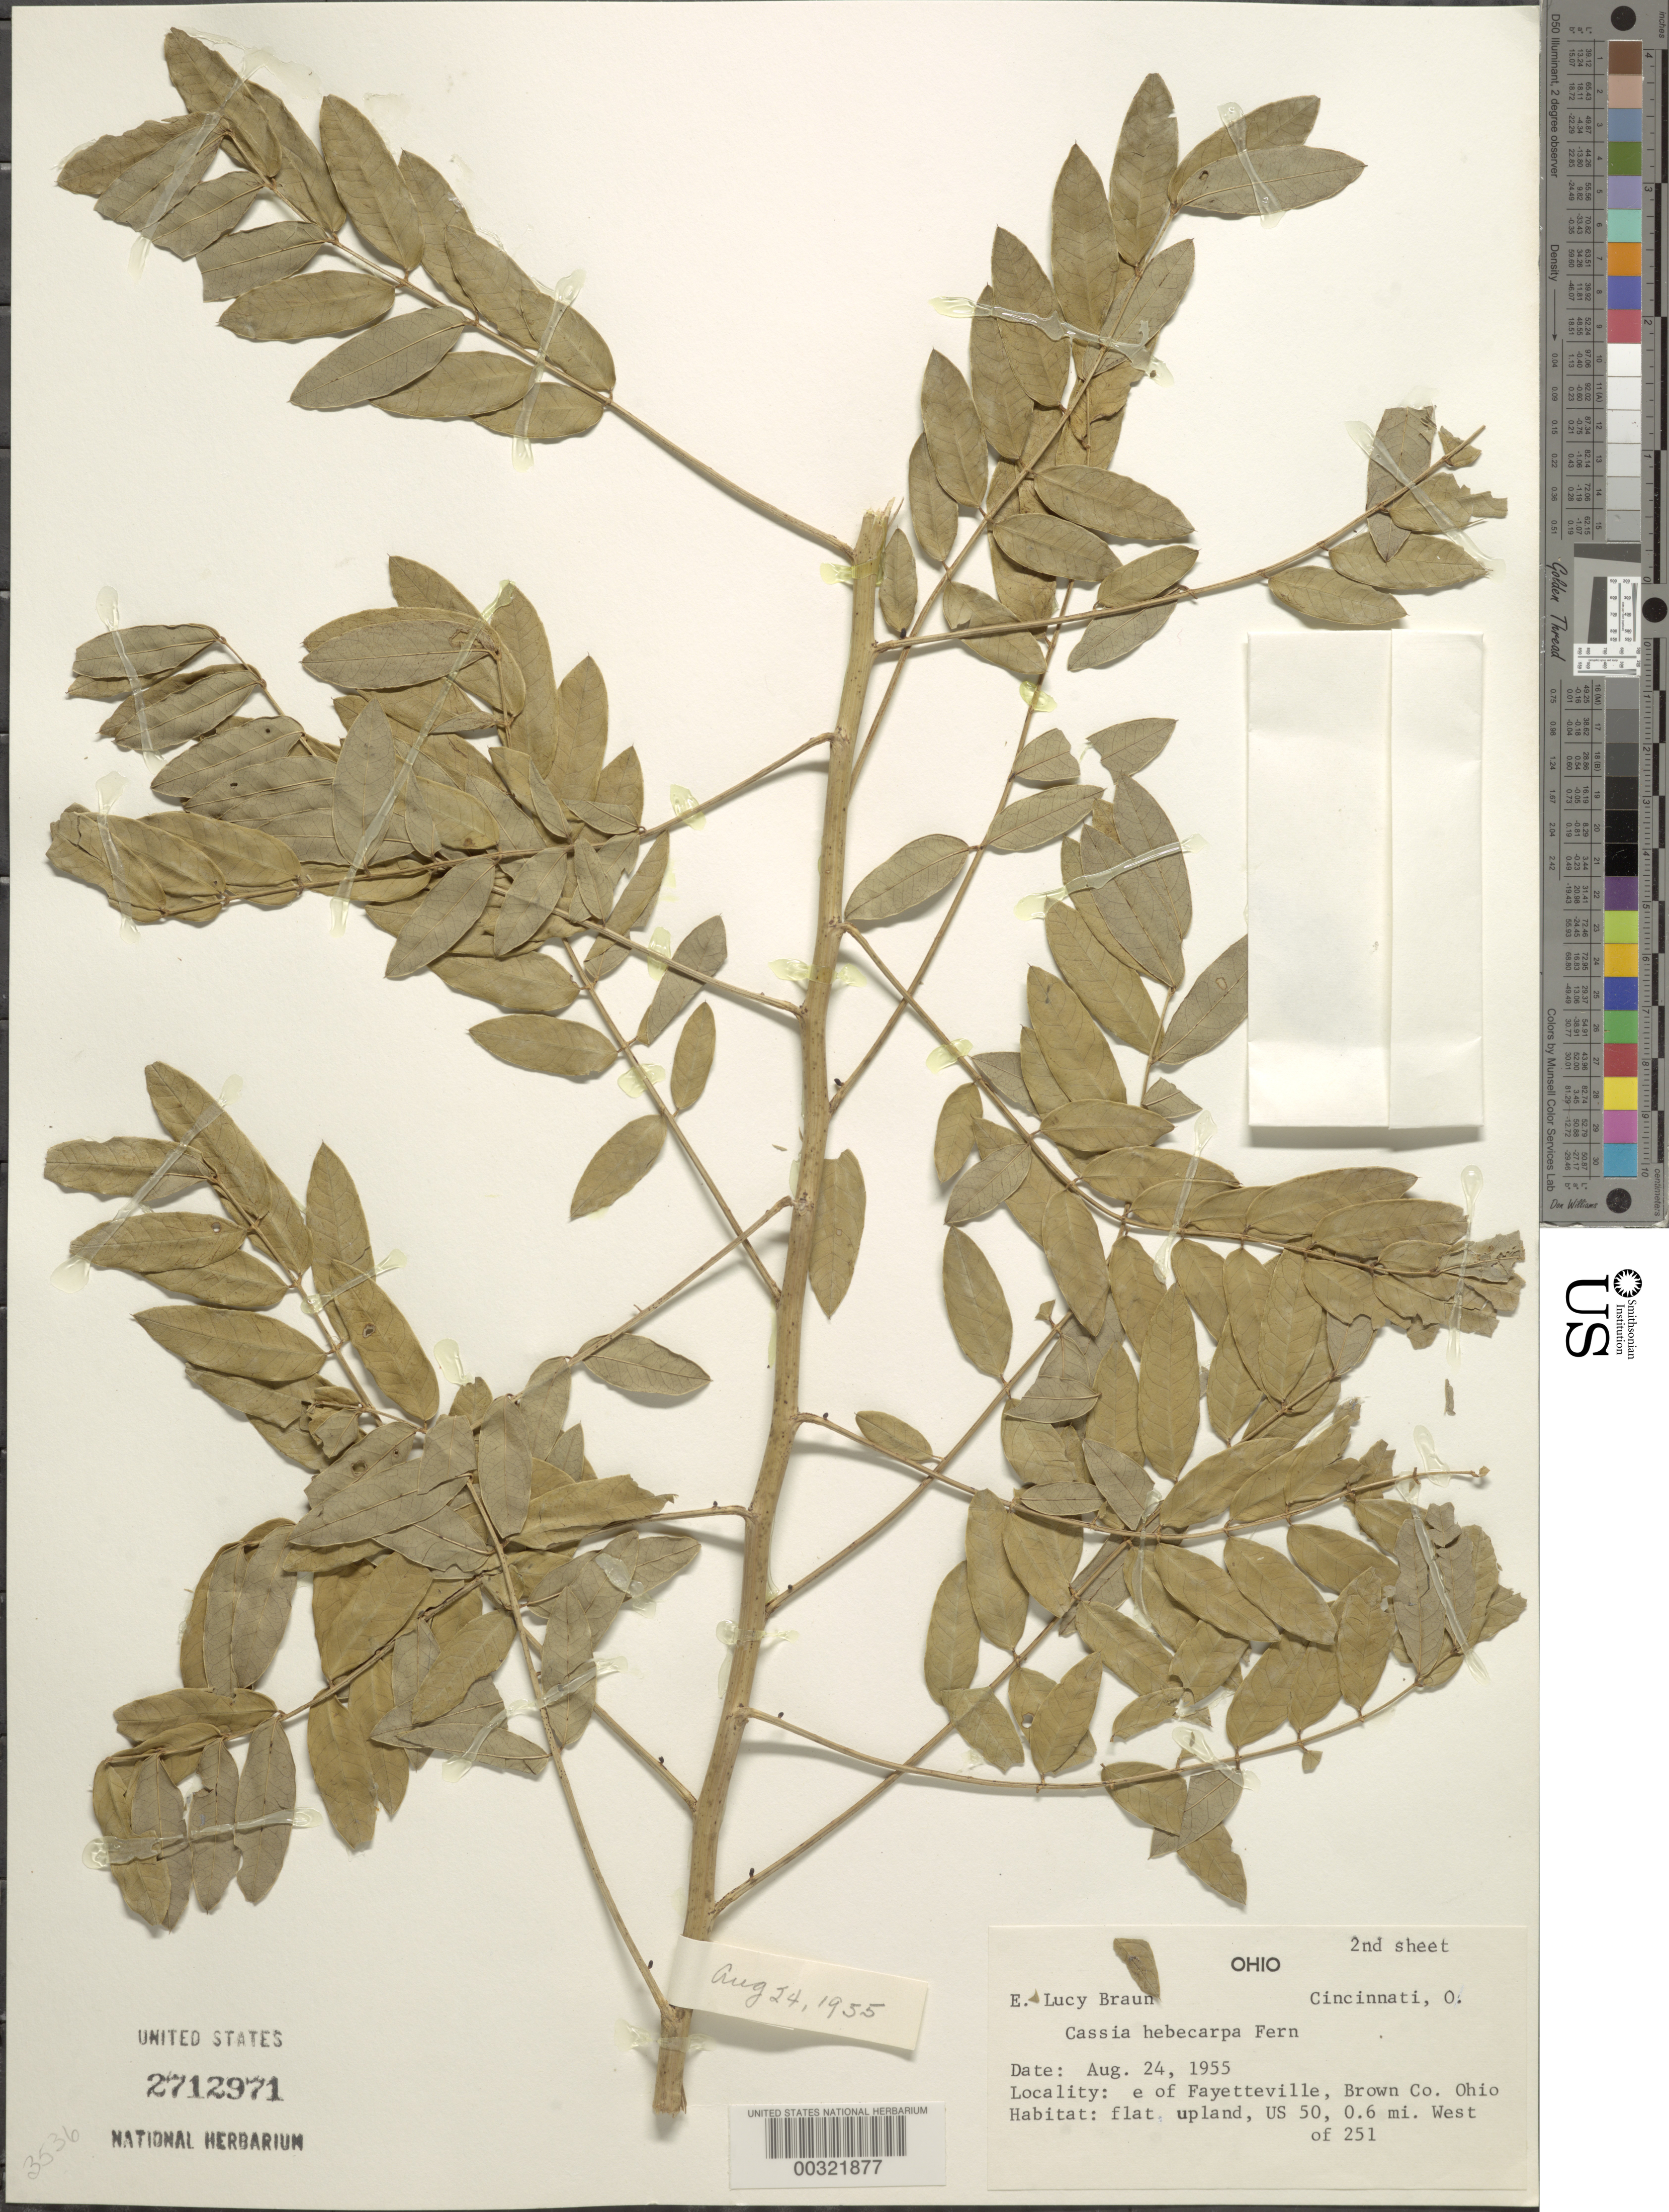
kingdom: Plantae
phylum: Tracheophyta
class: Magnoliopsida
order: Fabales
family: Fabaceae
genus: Senna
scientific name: Senna hebecarpa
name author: (Fernald) H.S. Irwin & Barneby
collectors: E. L. Braun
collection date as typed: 24 Aug 1955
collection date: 1955-08-24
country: United States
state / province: Ohio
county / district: Brown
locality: E of fayetteville, us 50, 0.6 mi w of 251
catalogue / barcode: US 2712971